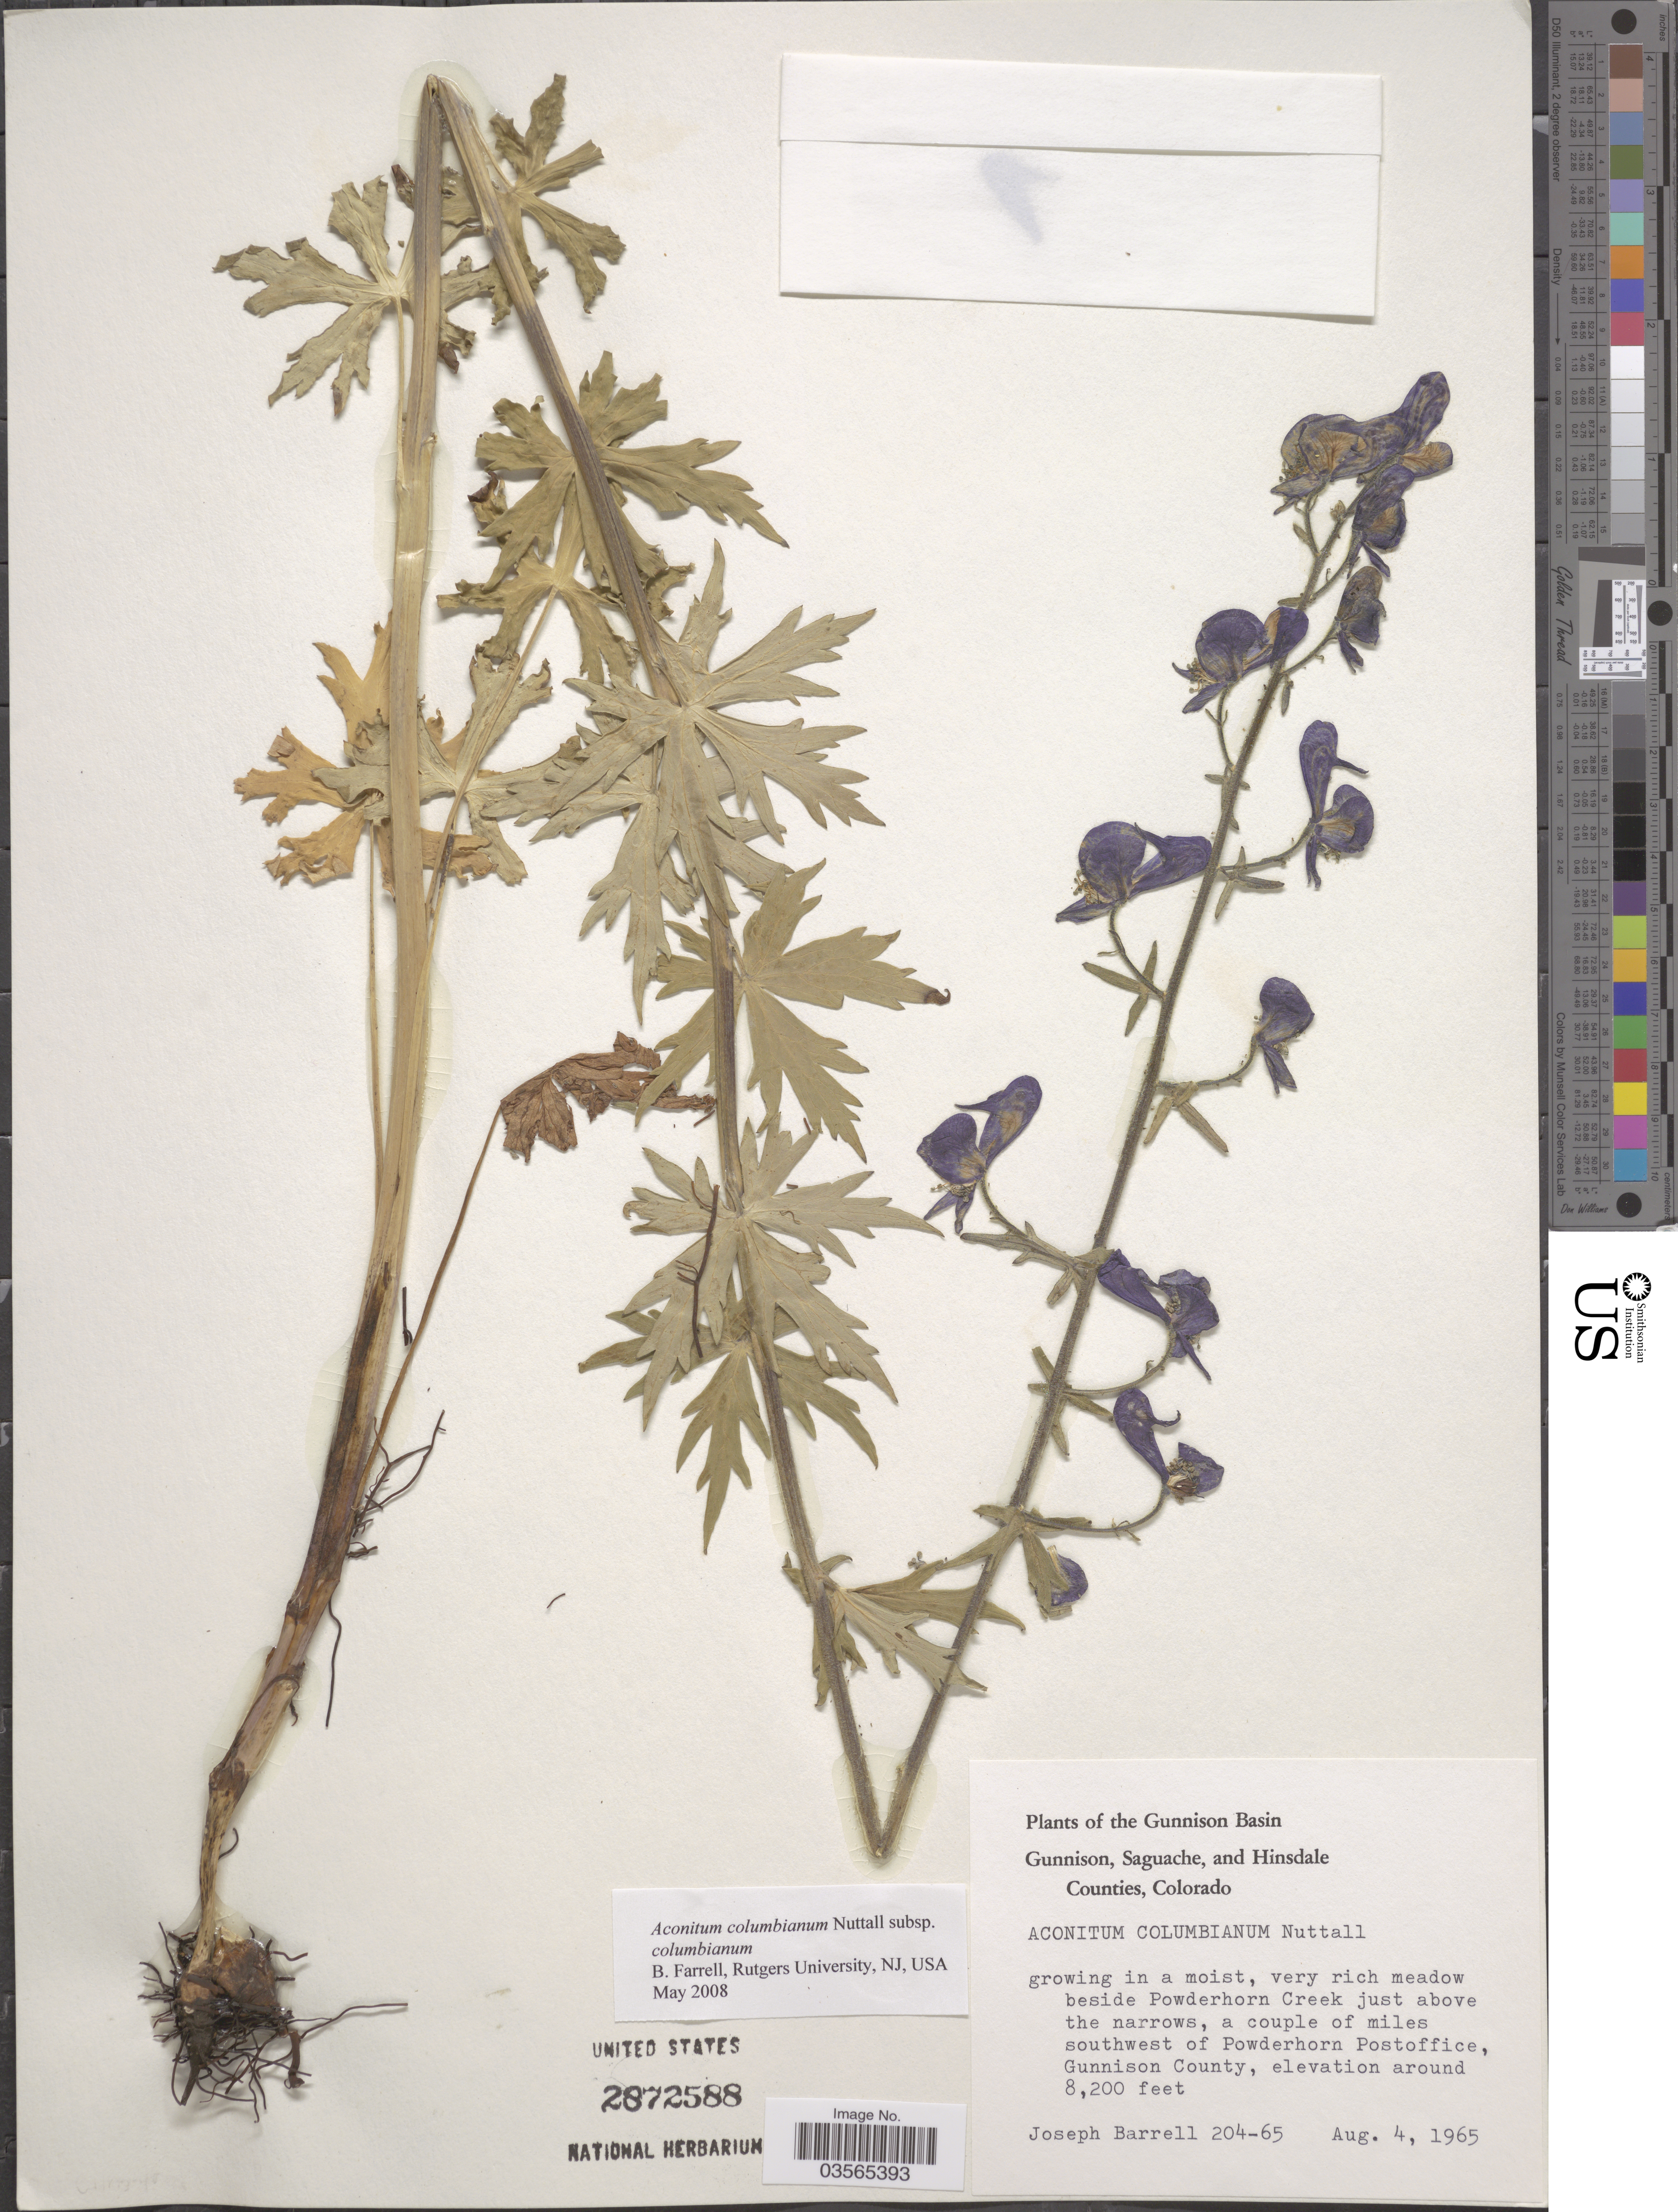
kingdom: Plantae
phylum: Tracheophyta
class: Magnoliopsida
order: Ranunculales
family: Ranunculaceae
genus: Aconitum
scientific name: Aconitum columbianum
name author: Nutt.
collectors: J. Barrell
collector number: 204-65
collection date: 1965-08-04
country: United States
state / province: Colorado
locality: The Gunnison Basin. Beside Powderhorn Creek just above the narrows, a couple of miles southwest of Powderhorn Postoffice, Gunnison County.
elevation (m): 2499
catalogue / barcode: US 2872588